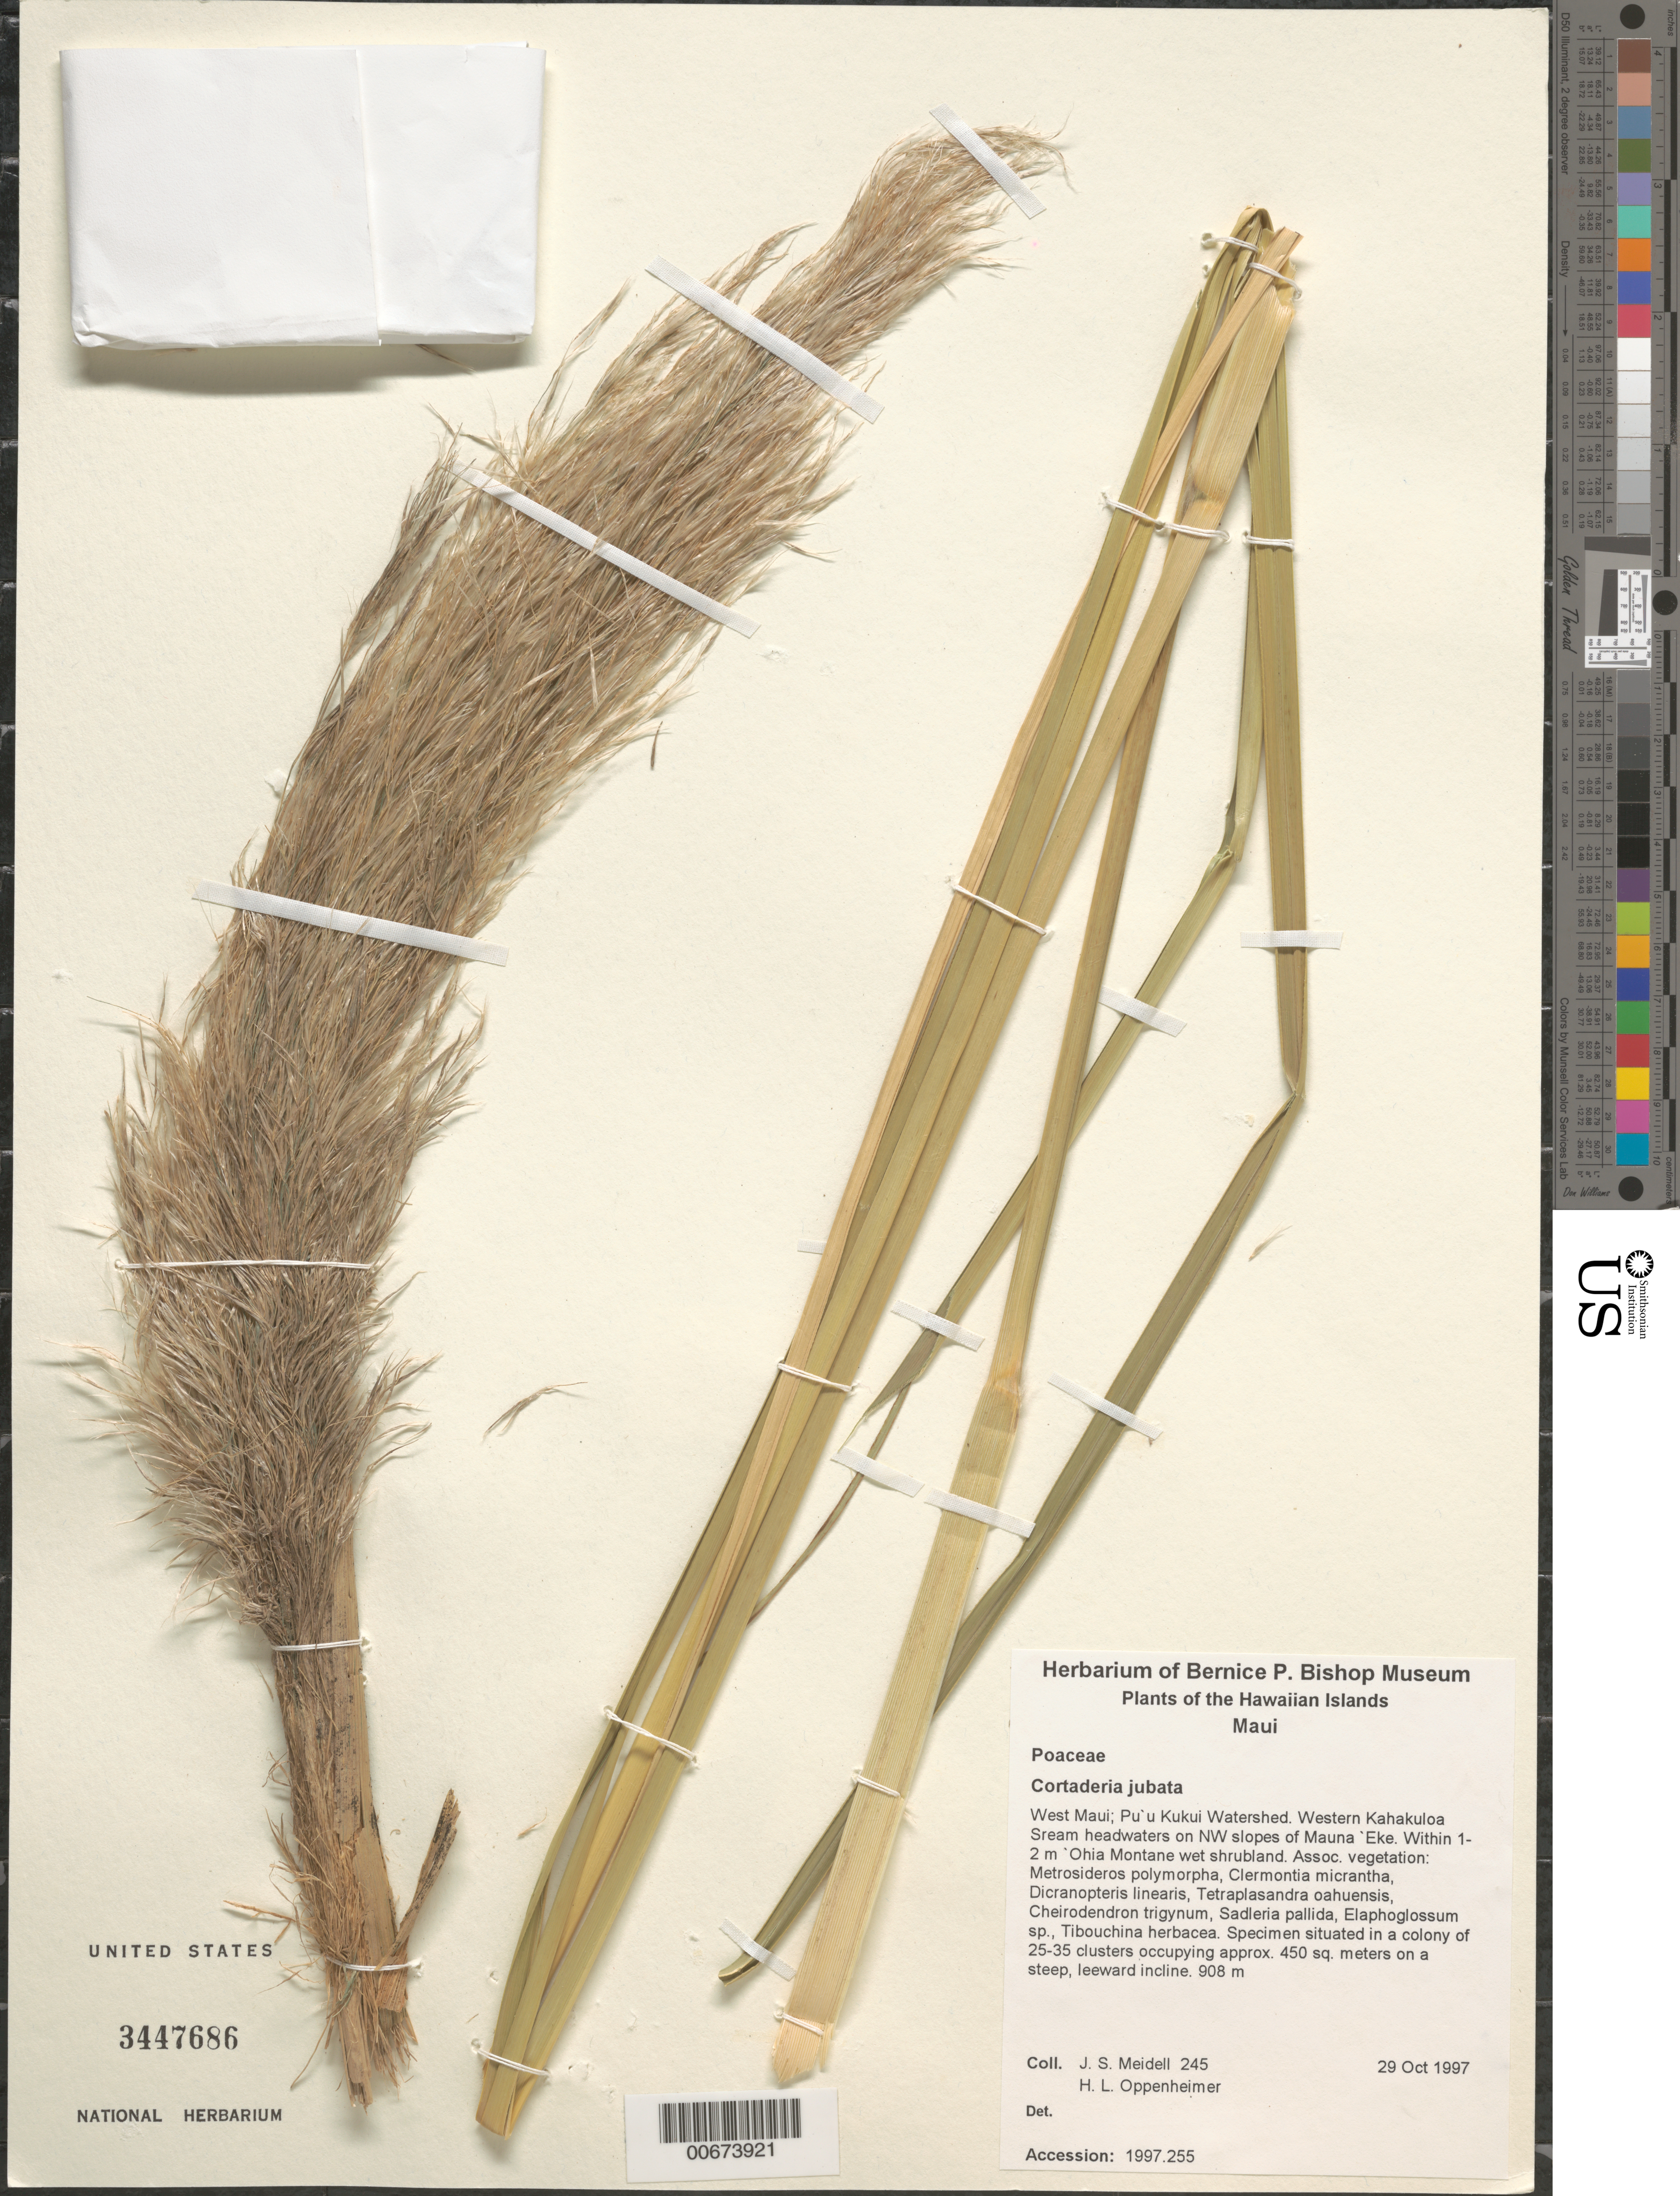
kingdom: Plantae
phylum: Tracheophyta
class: Liliopsida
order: Poales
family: Poaceae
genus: Cortaderia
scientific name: Cortaderia jubata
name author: (Lemoine) Stapf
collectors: J. Meidell & H. L. Oppenheimer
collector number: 245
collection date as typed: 29 Oct 1997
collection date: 1997-10-29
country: United States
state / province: Hawaii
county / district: Maui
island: Maui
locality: West Maui; Pu'u Kukui Watershed, Western Kahakuloa Stream headwaters on NW slopes of Mauna' Eke, Within 1-2m 'Ohia Montane wet s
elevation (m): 908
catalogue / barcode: US 3447686